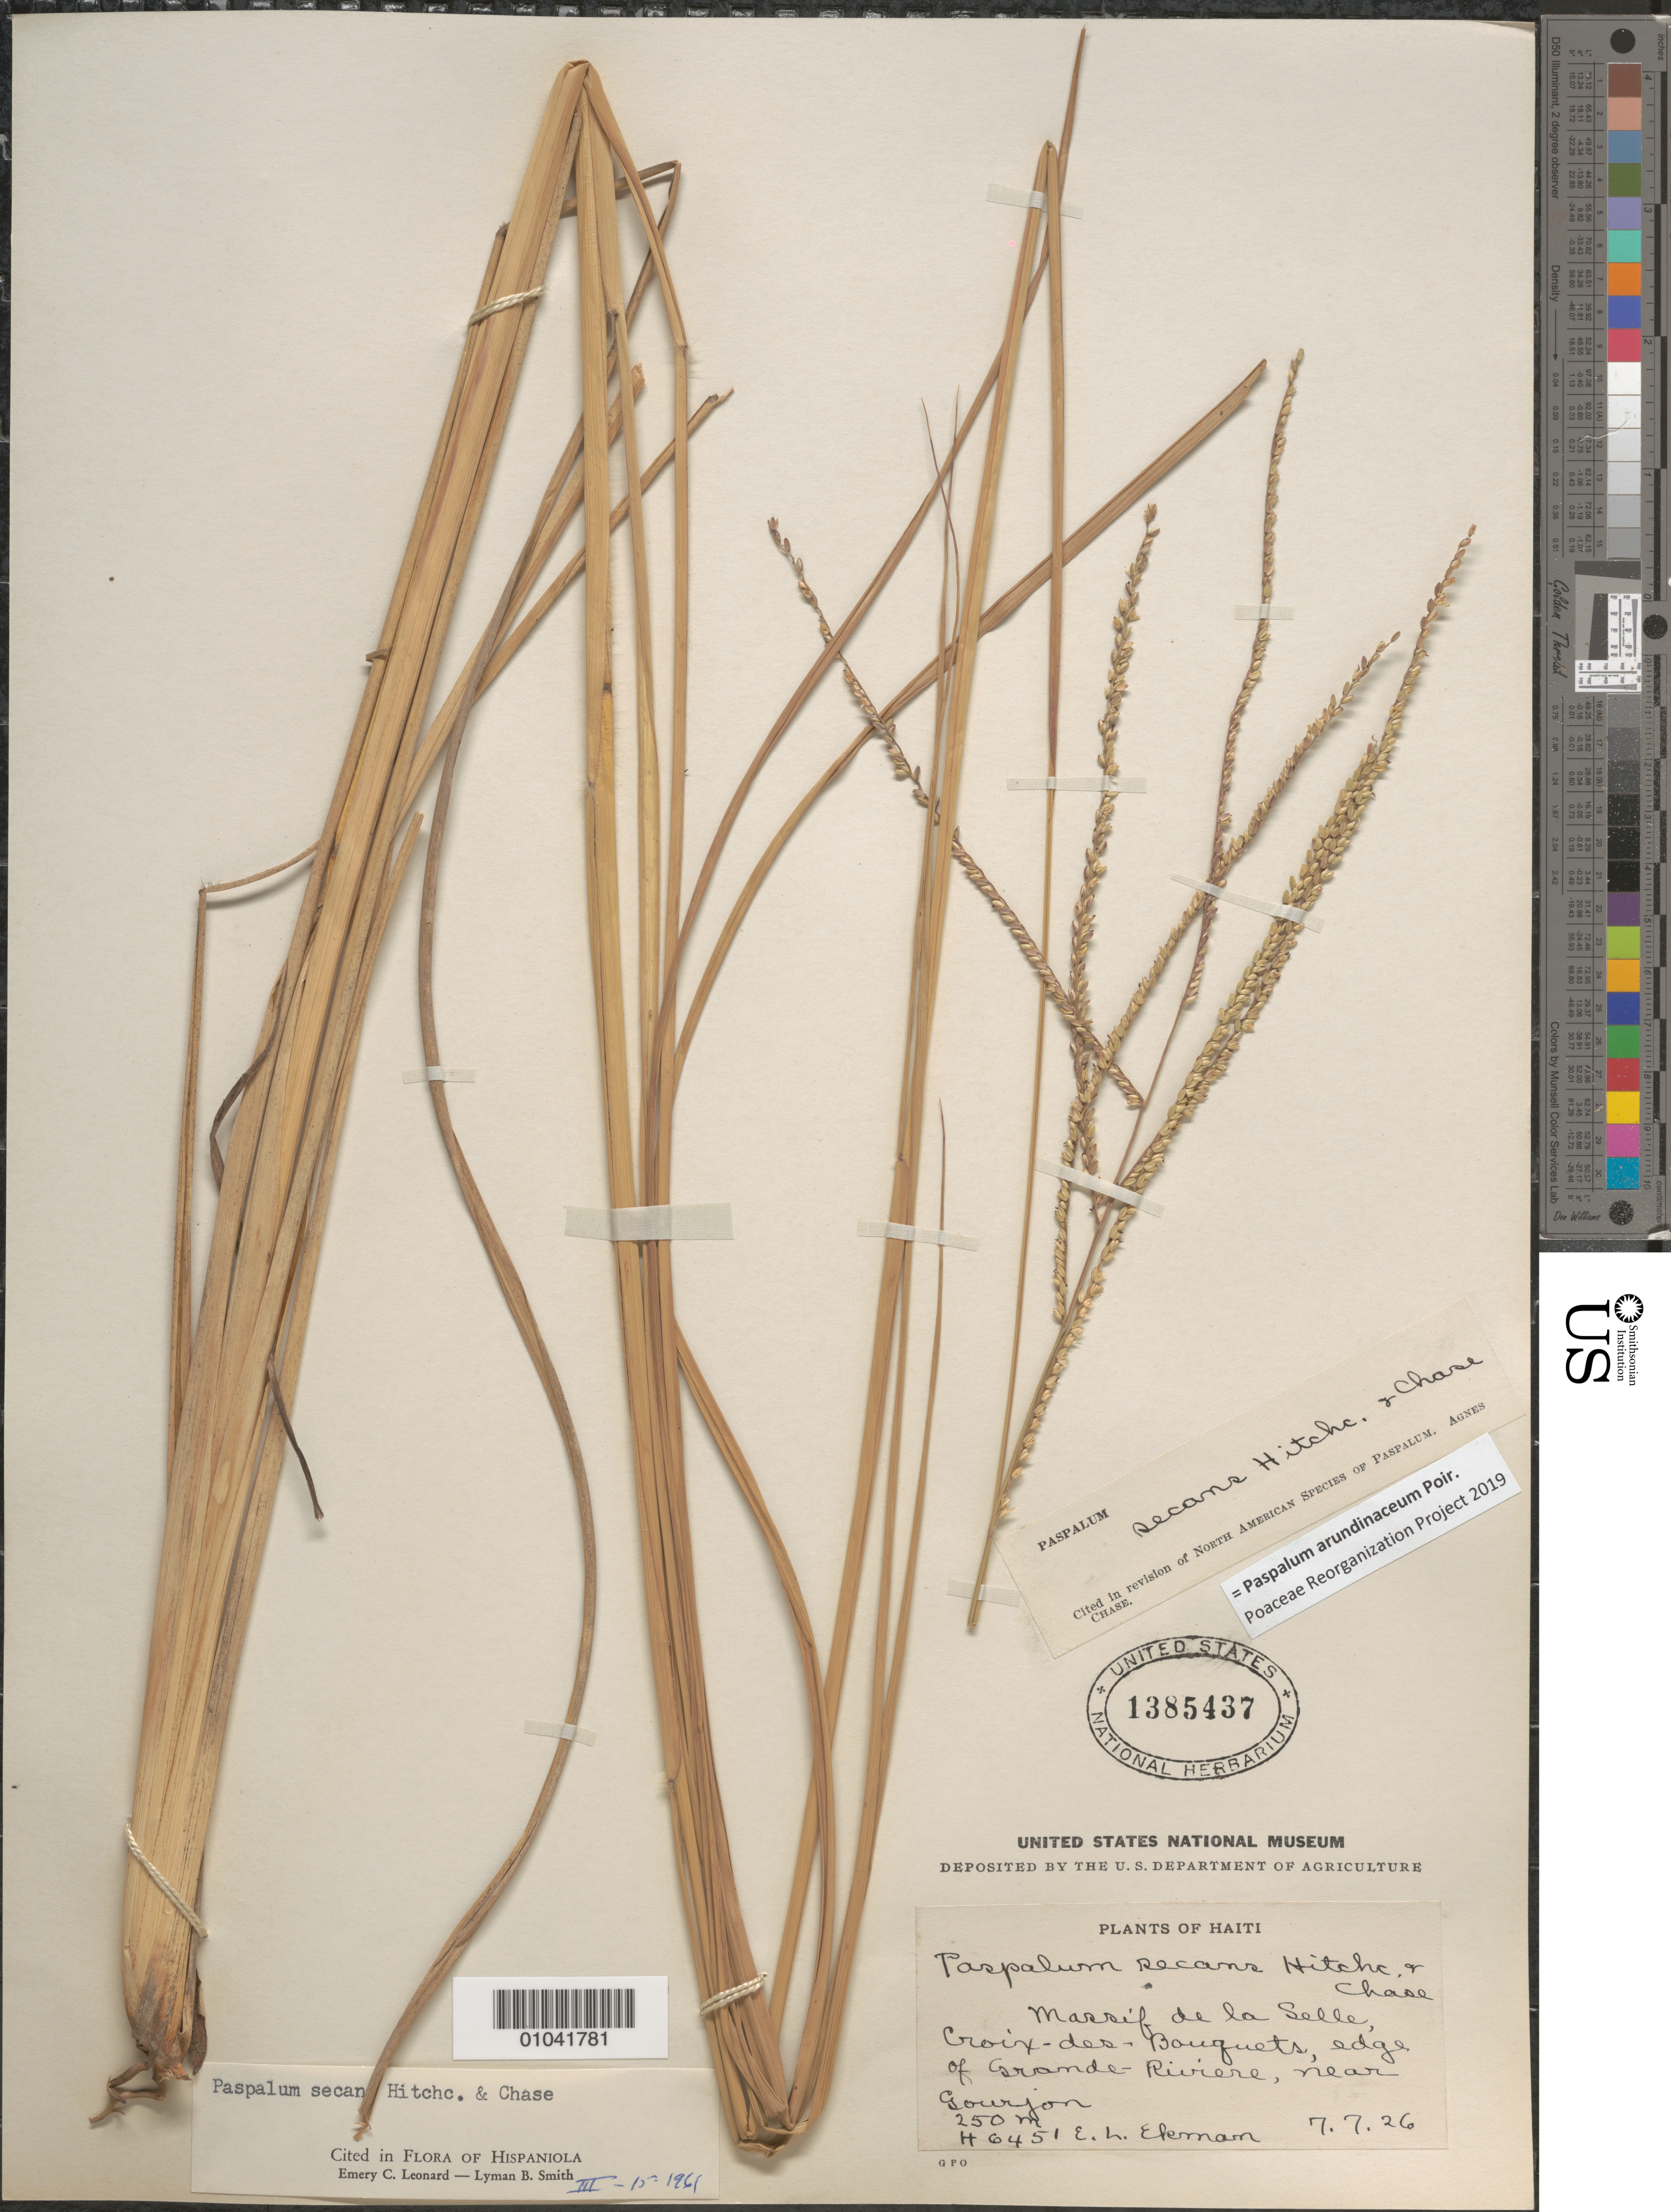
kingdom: Plantae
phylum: Tracheophyta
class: Liliopsida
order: Poales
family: Poaceae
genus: Paspalum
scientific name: Paspalum secans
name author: Hitchc. & Chase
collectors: E. L. Ekman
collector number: H 6451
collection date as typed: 07 Jul 1926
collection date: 1926-07-07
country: Haiti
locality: Massif de la Selle, Croix-des-Bouquets, edge of Grande Riviere, near Gourjon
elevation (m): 250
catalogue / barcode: US 1385437